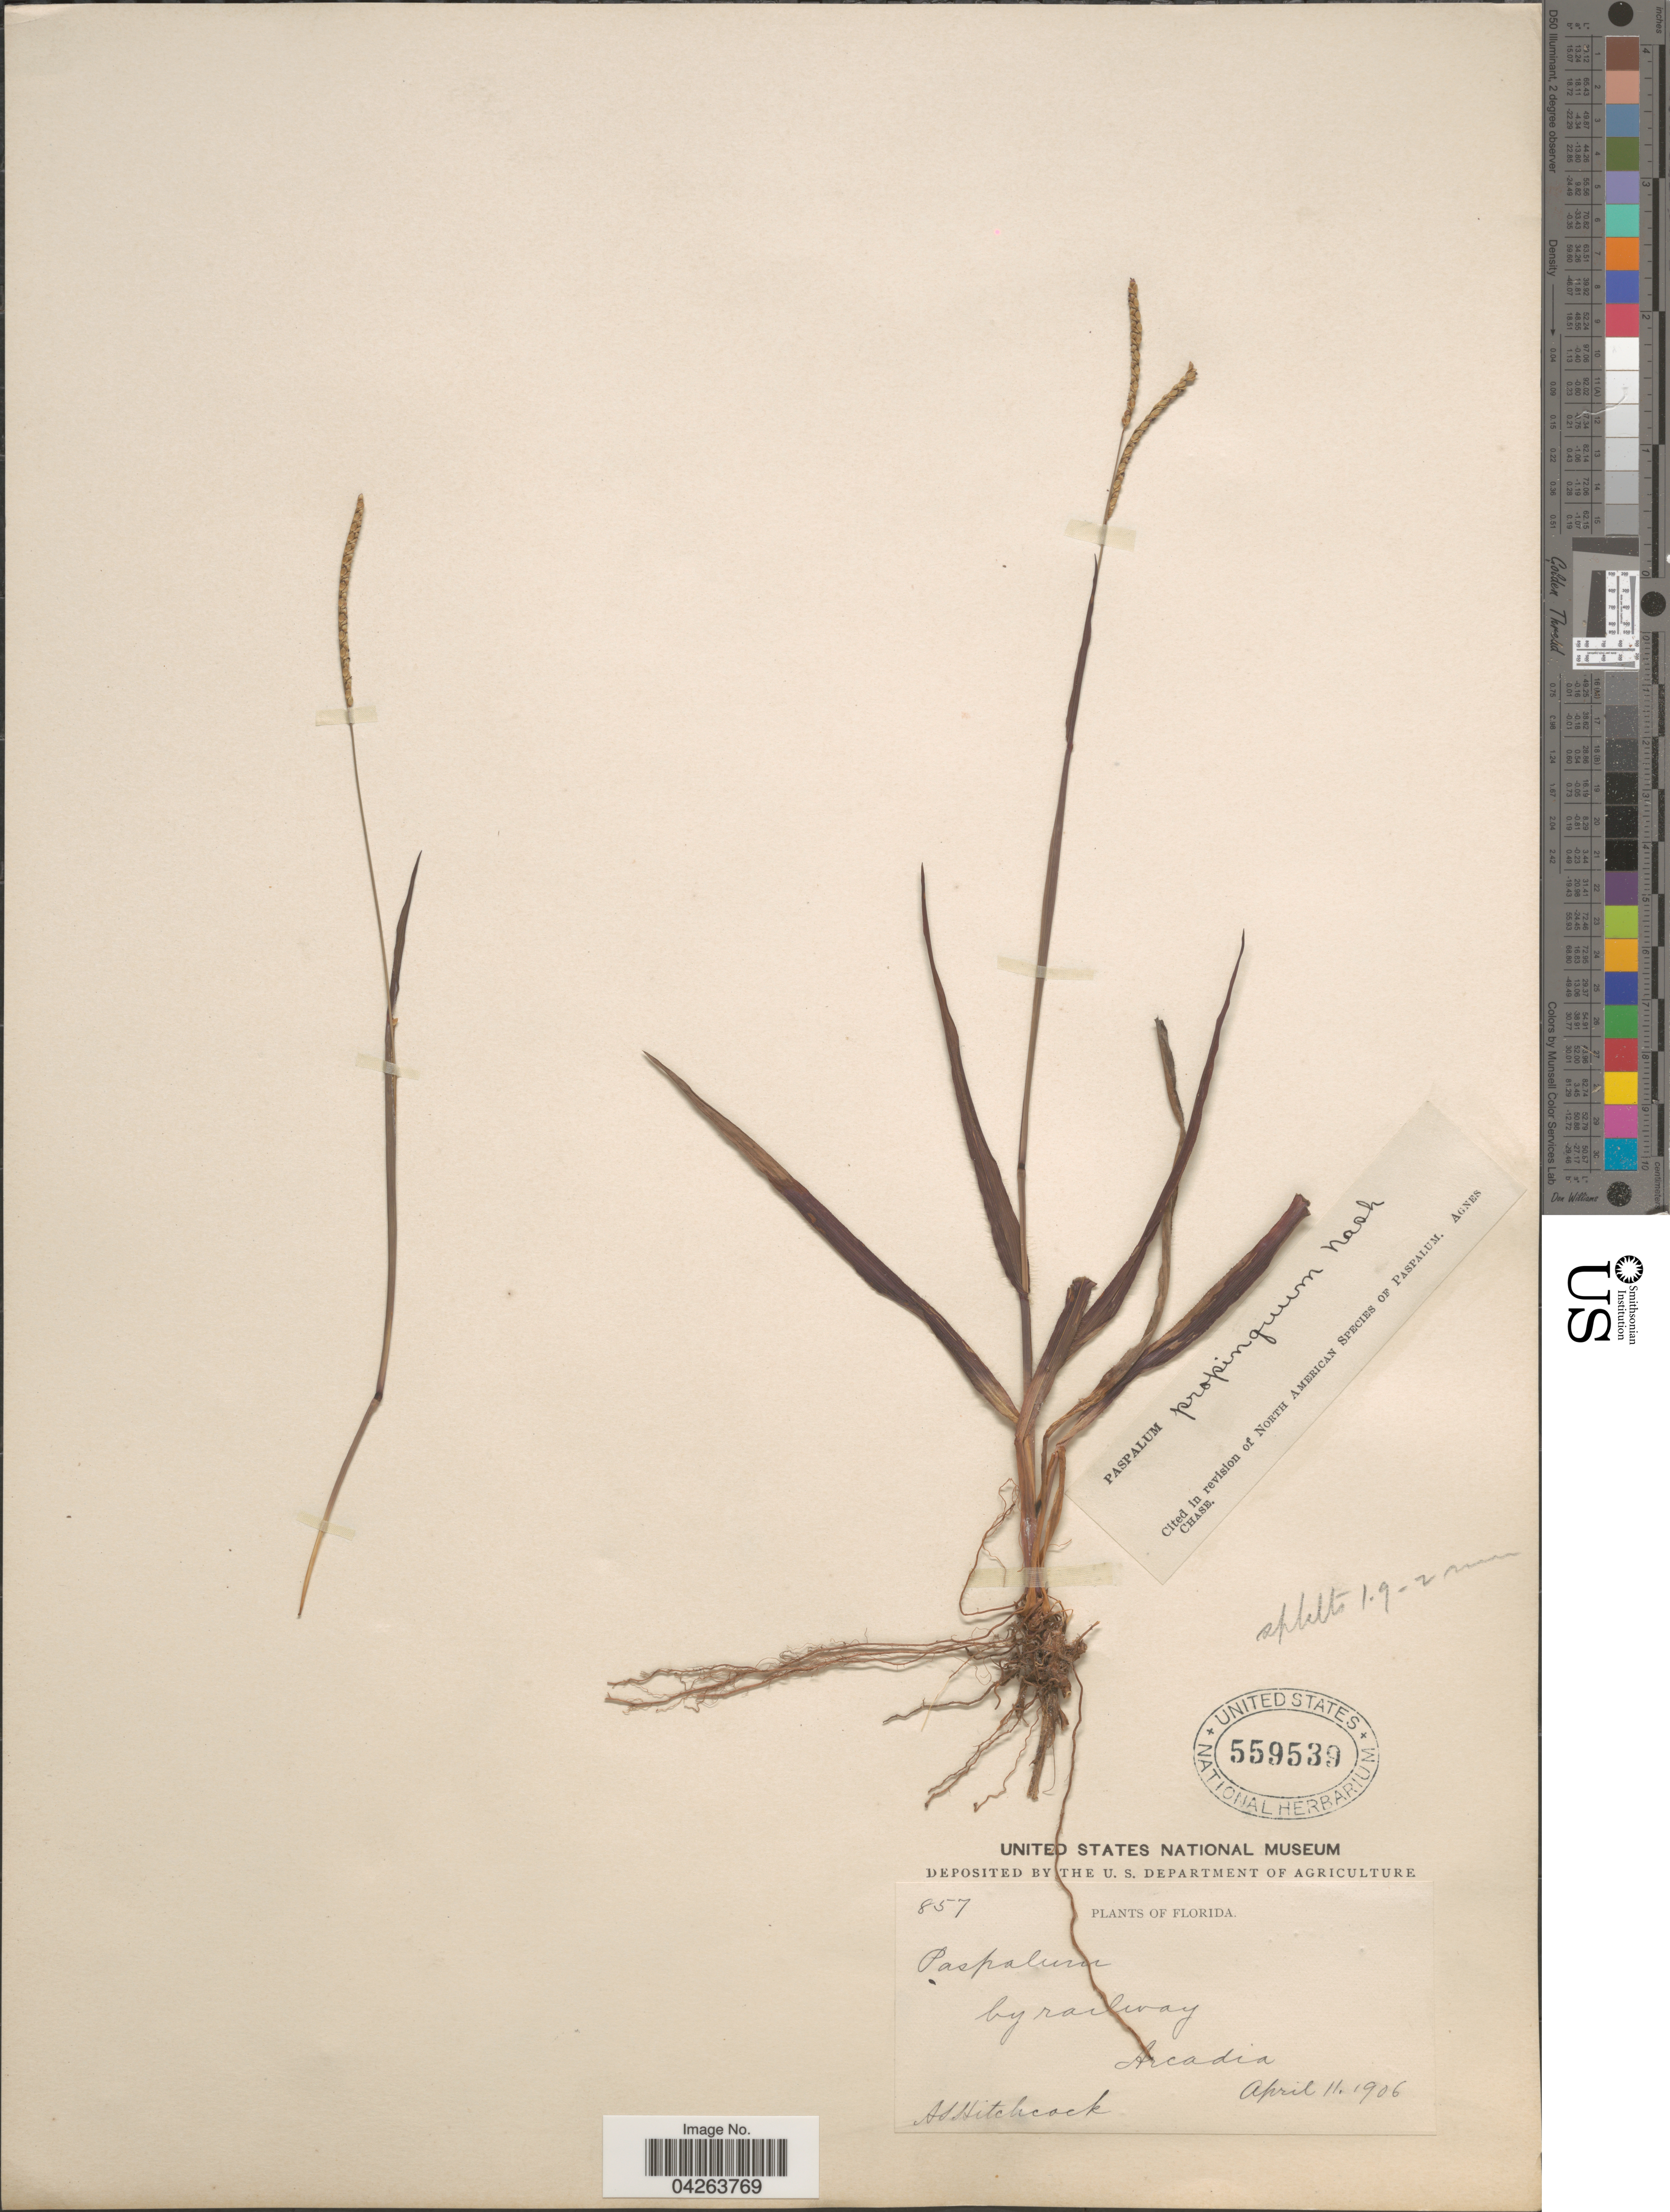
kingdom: Plantae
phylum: Tracheophyta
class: Liliopsida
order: Poales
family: Poaceae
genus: Paspalum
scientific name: Paspalum setaceum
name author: Michx.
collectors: A. S. Hitchcock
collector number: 857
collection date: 1906-04-11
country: United States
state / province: Florida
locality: By railway. Arcadia.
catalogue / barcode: US 559539